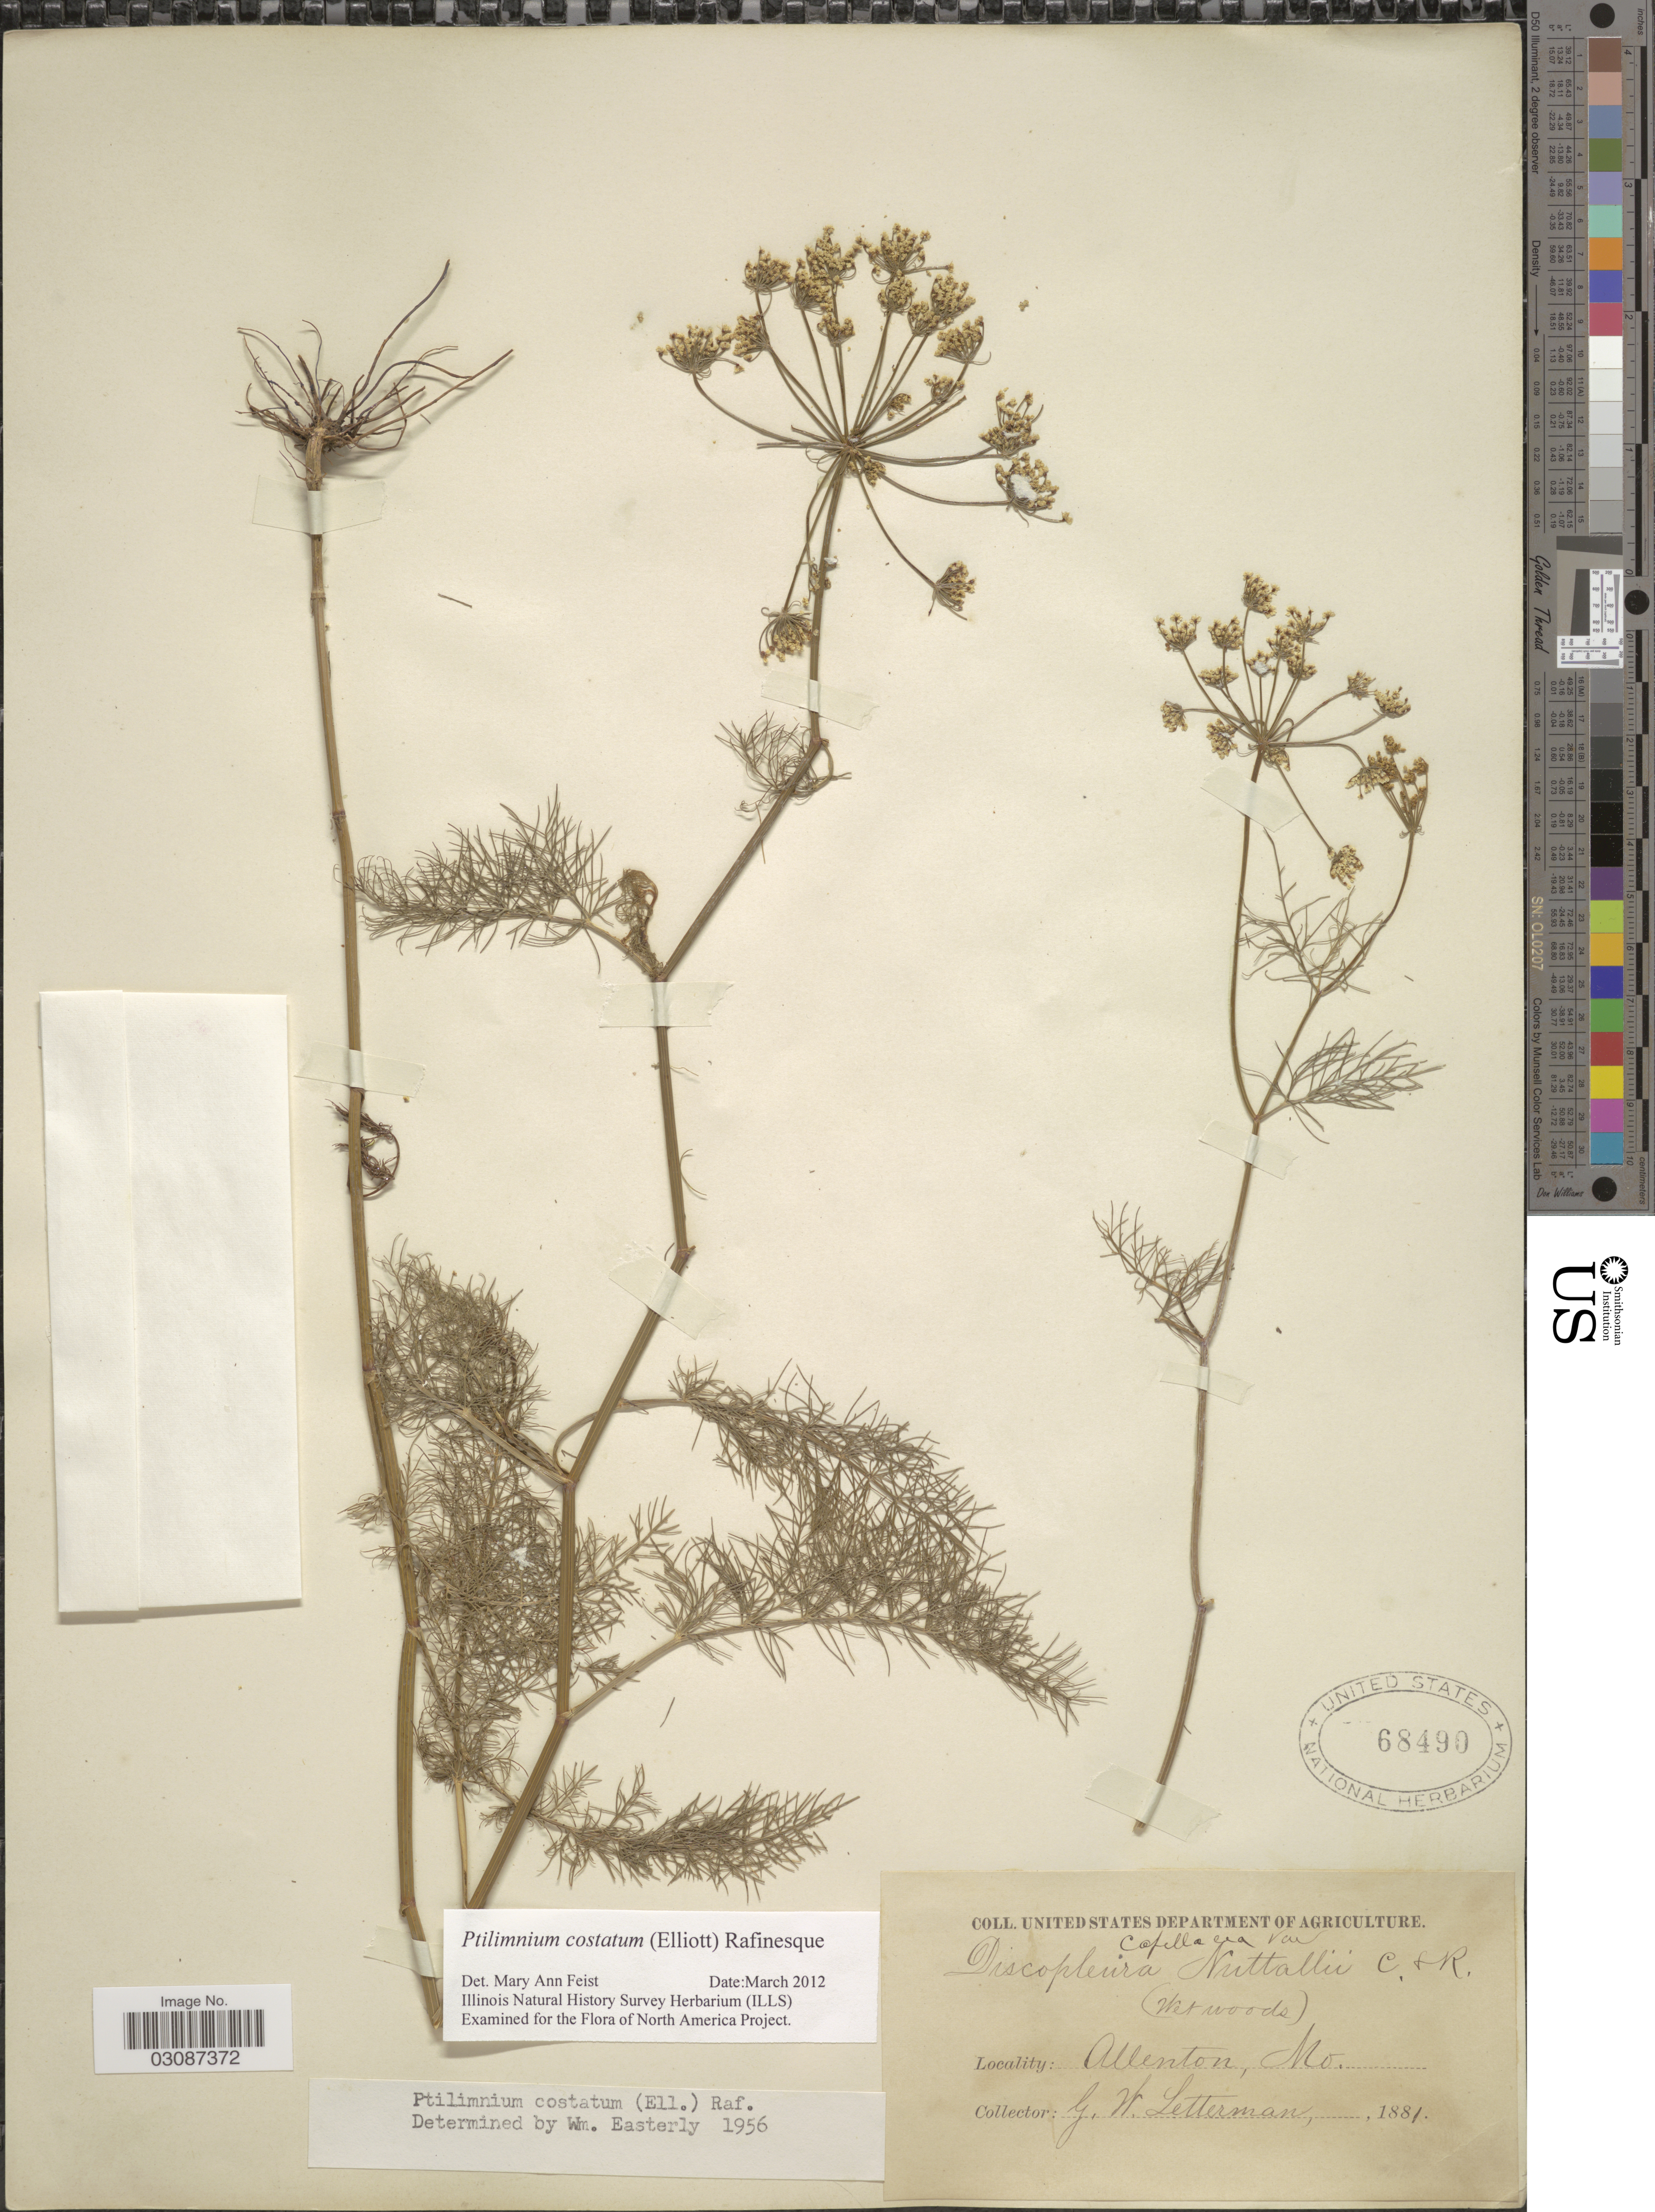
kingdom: Plantae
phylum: Tracheophyta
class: Magnoliopsida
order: Apiales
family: Apiaceae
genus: Ptilimnium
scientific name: Ptilimnium costatum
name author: (Elliott) Raf.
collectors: G. W. Letterman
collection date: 1881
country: United States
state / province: Missouri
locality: Allenton.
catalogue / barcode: US 68490